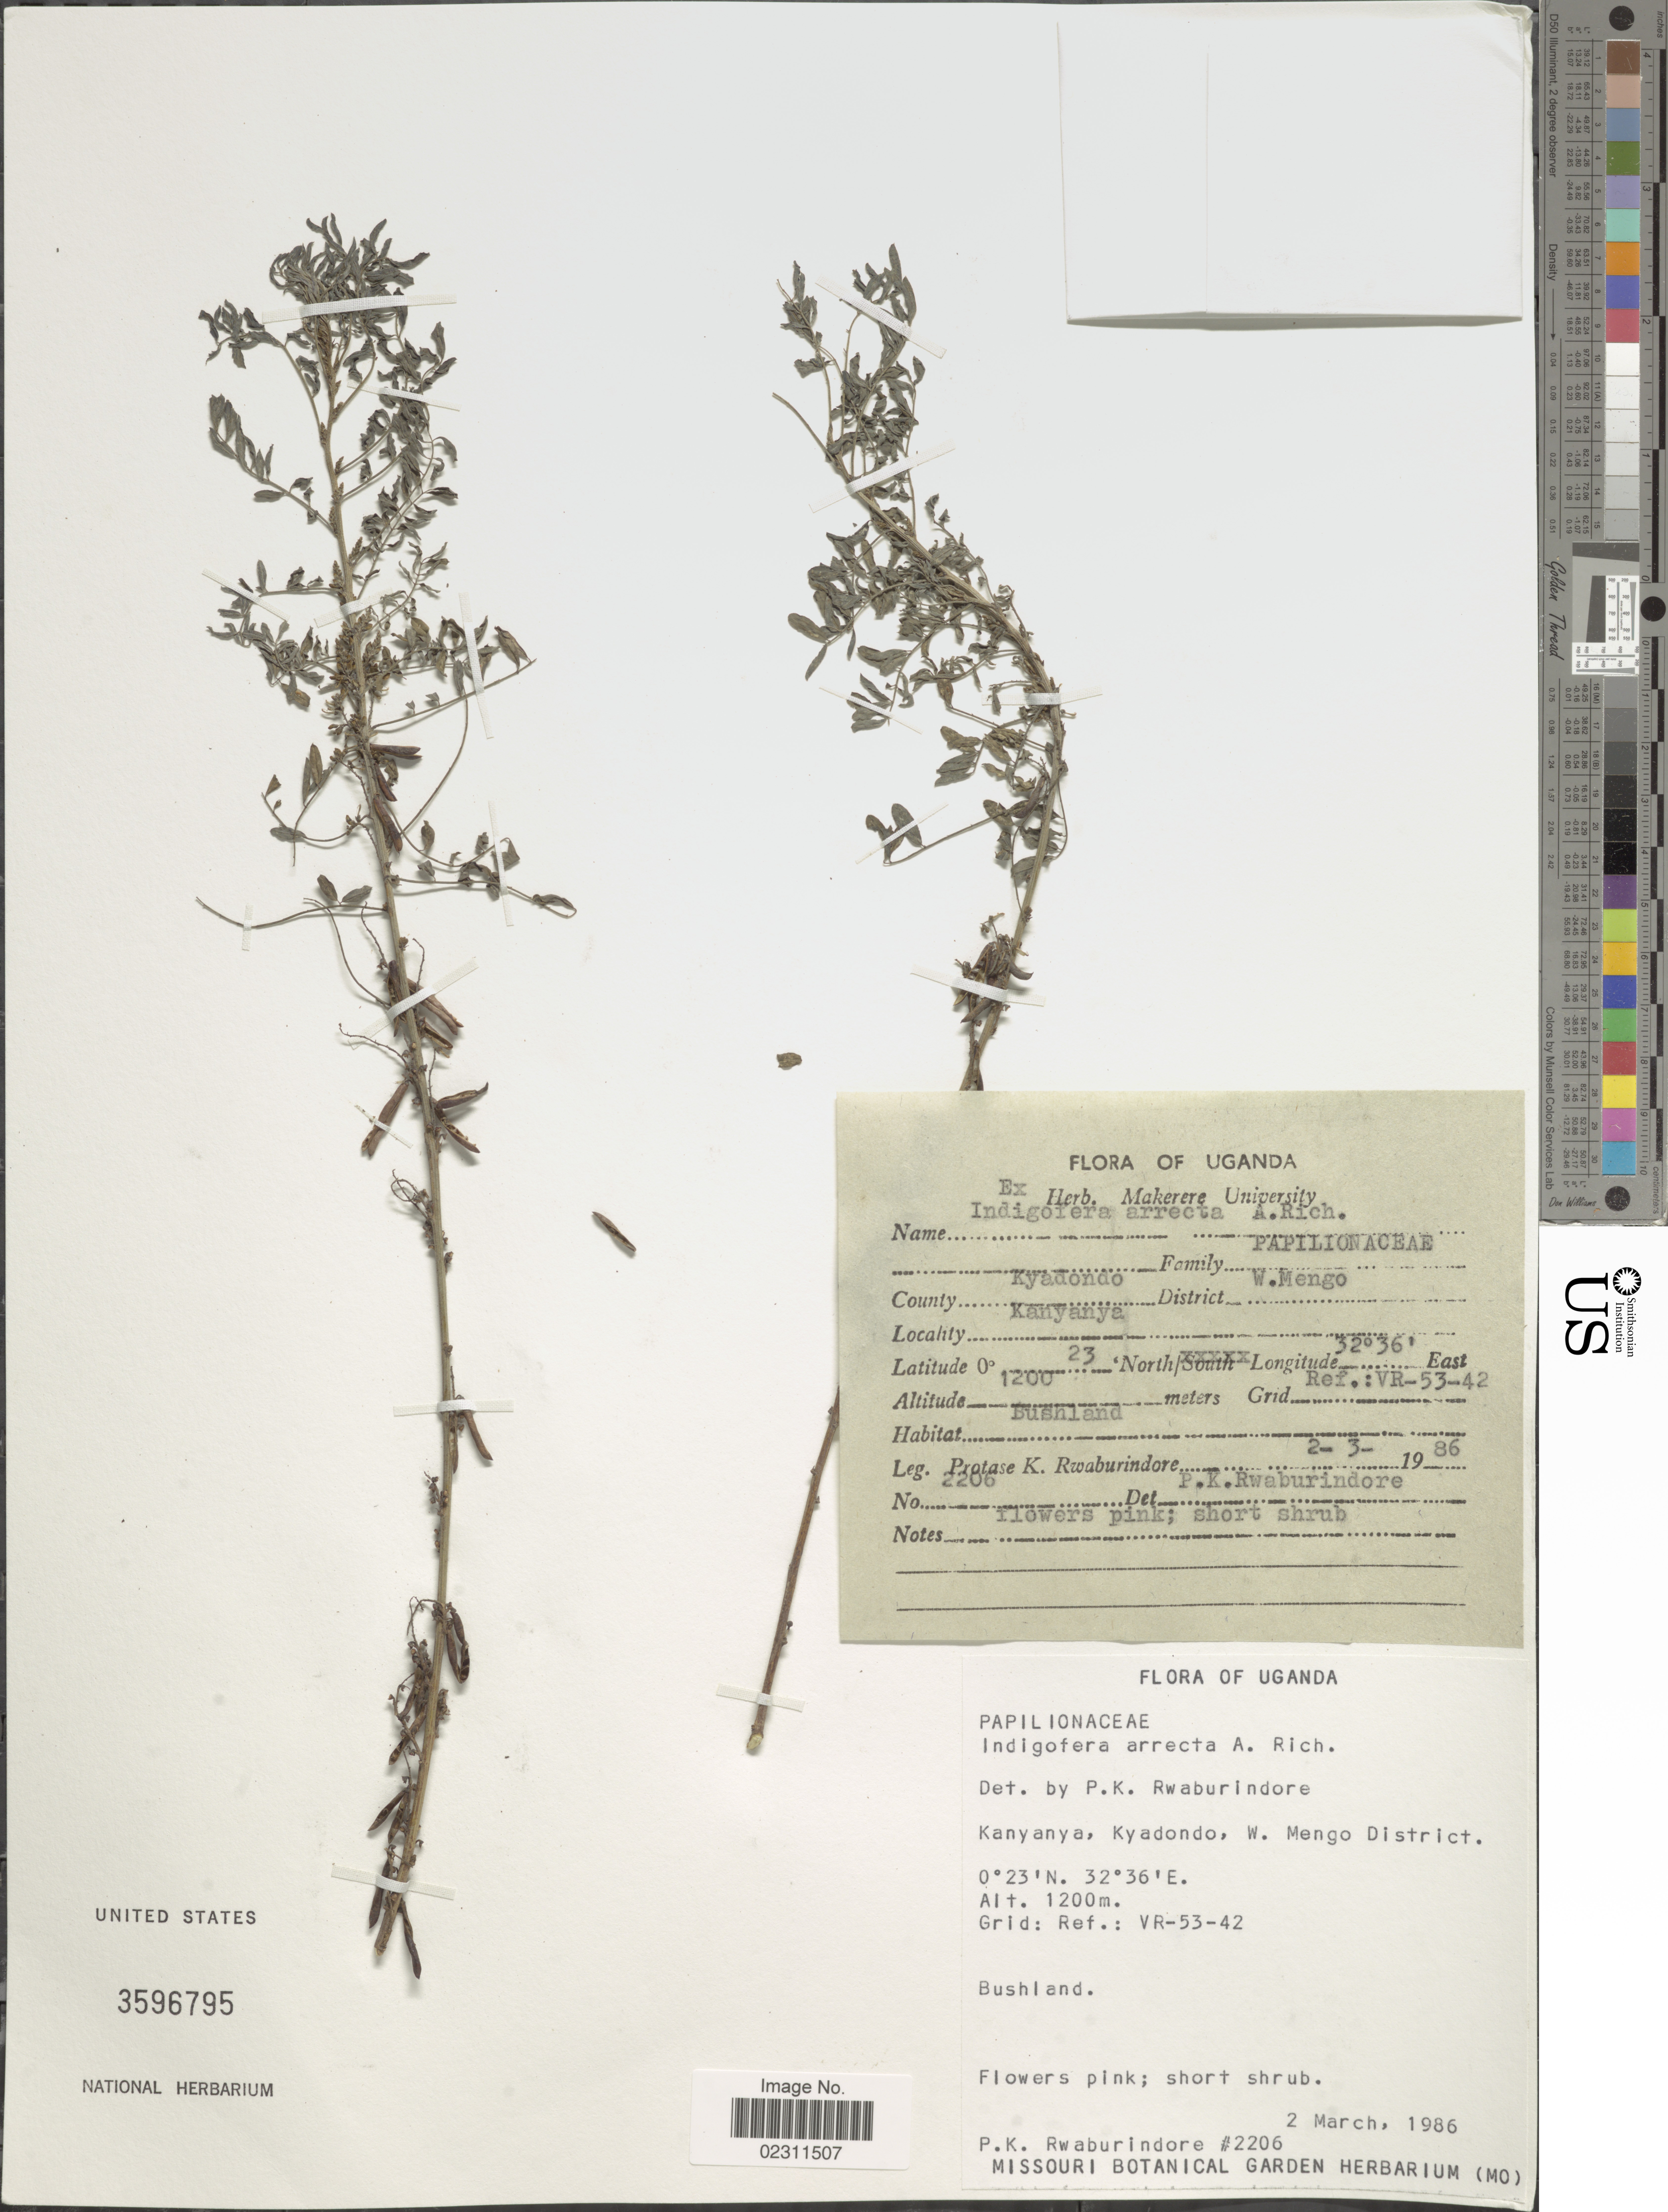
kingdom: Plantae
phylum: Tracheophyta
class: Magnoliopsida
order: Fabales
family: Fabaceae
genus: Indigofera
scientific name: Indigofera arrecta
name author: Hochst. ex A. Rich.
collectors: P. Rwaburindore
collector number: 2206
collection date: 1986-03-02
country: Uganda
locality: County Kyadondo. District W. Mengo. Kanyanya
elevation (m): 1200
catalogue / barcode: US 3596795